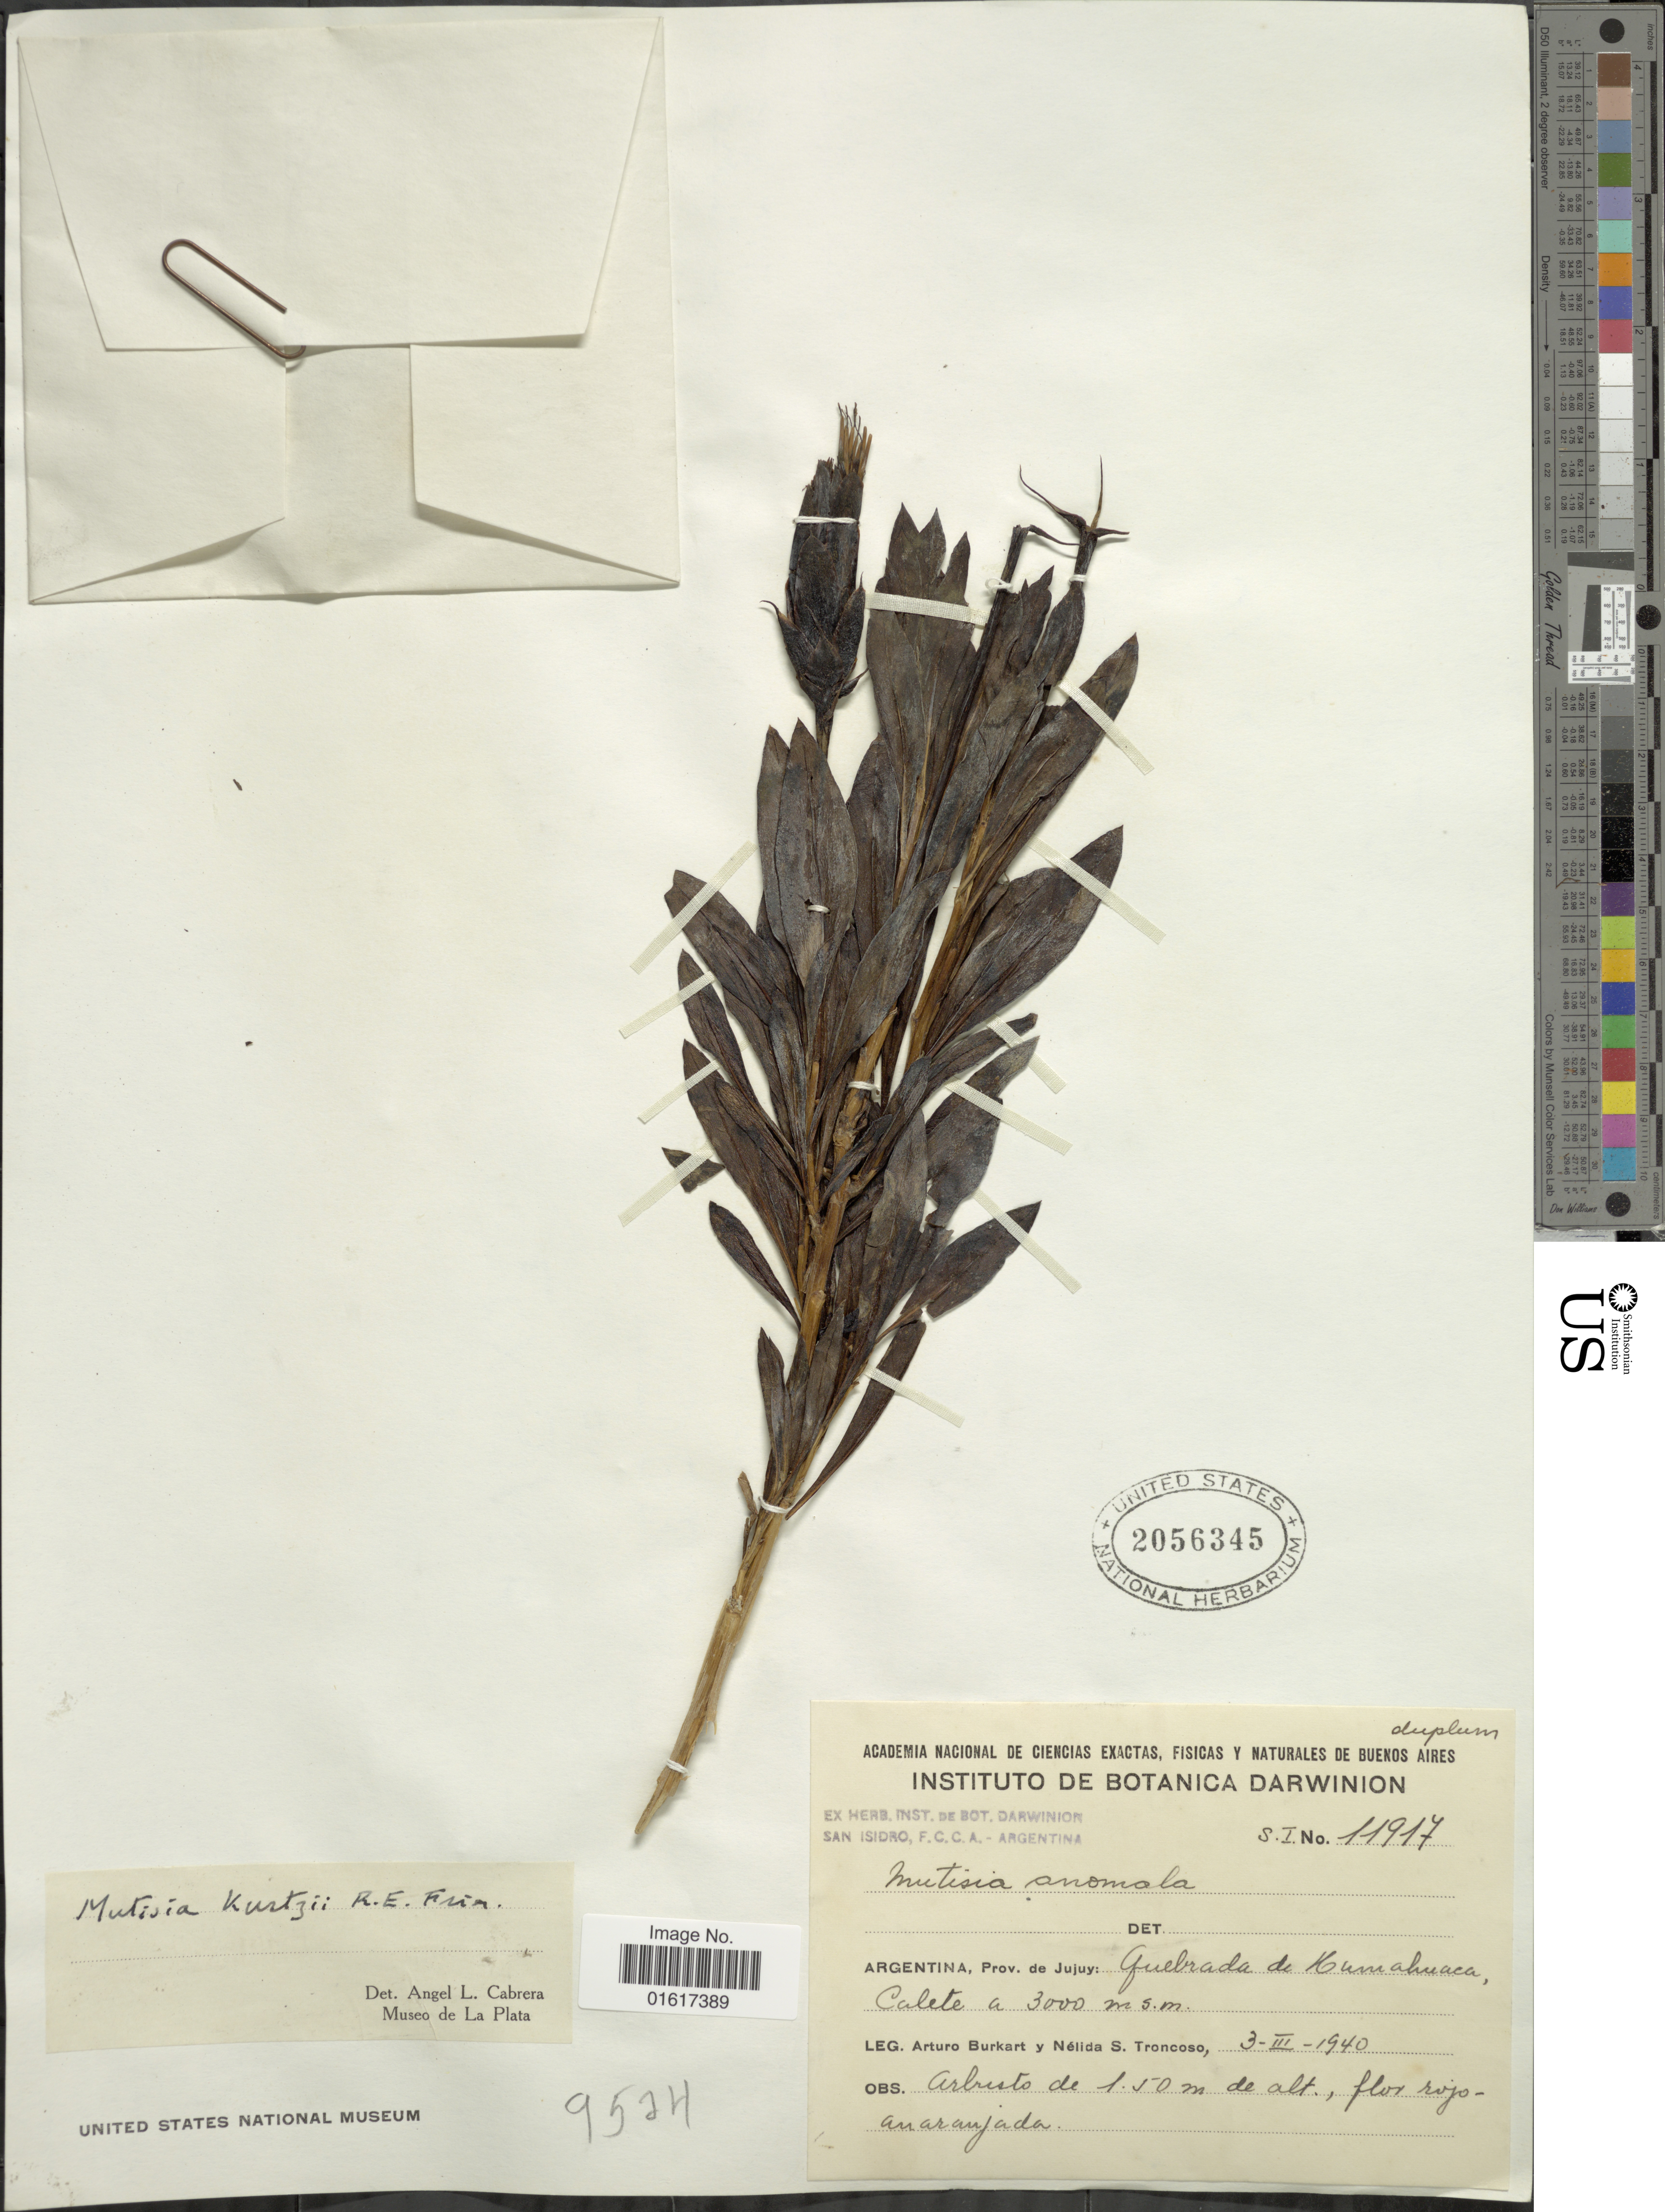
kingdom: Plantae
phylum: Tracheophyta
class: Magnoliopsida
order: Asterales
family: Asteraceae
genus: Mutisia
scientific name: Mutisia kurtzii var. kurtzii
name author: R.E. Fr.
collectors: A. E. Burkart & N. Troncoso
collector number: S.I. 11917*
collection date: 1940-03-03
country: Argentina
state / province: Jujuy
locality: Quebrada de Humuhuaca, Calete.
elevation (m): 3000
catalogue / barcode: US 2056345